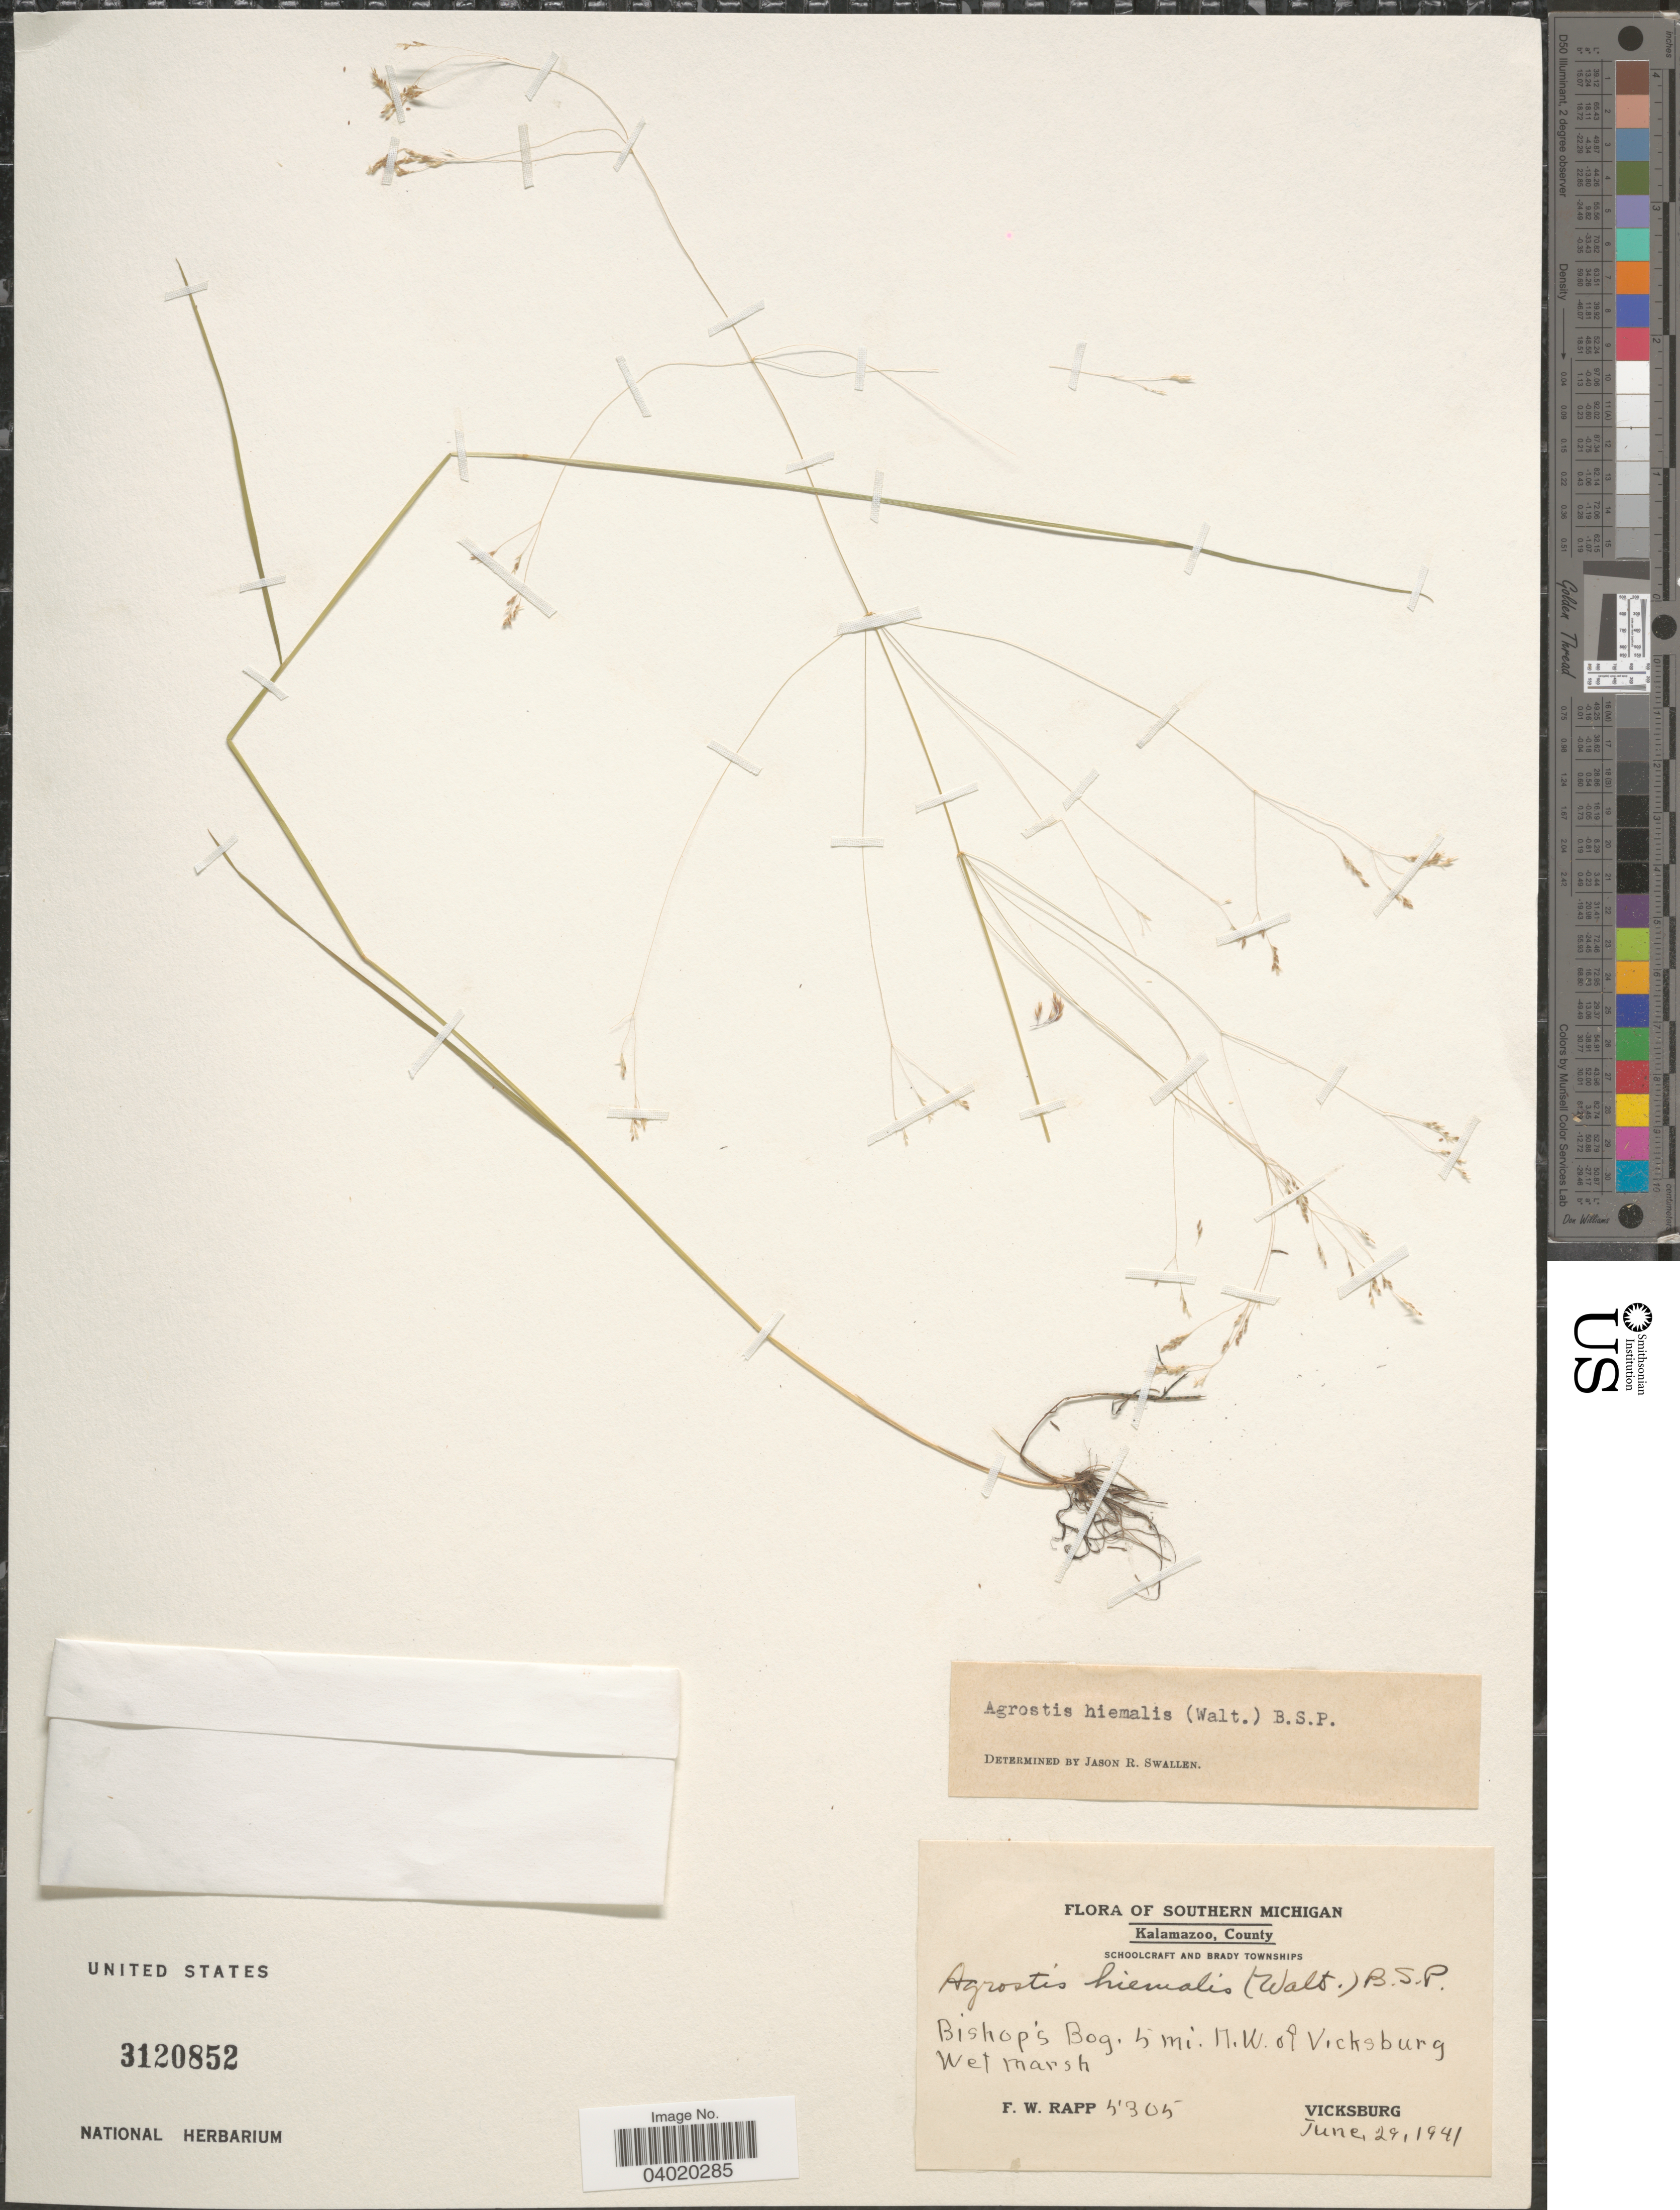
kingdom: Plantae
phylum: Tracheophyta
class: Liliopsida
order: Poales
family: Poaceae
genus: Agrostis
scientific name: Agrostis hyemalis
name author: (Walter) Britton et al.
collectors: F. Rapp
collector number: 5305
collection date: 1941-06-29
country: United States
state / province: Michigan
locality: Southern Michigan. Kalamazoo, County. Schoolcraft and Brady Townships. Bishop's Bog. 5 mi. N.W. of Vicksburg. Vicksburg.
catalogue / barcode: US 3120852